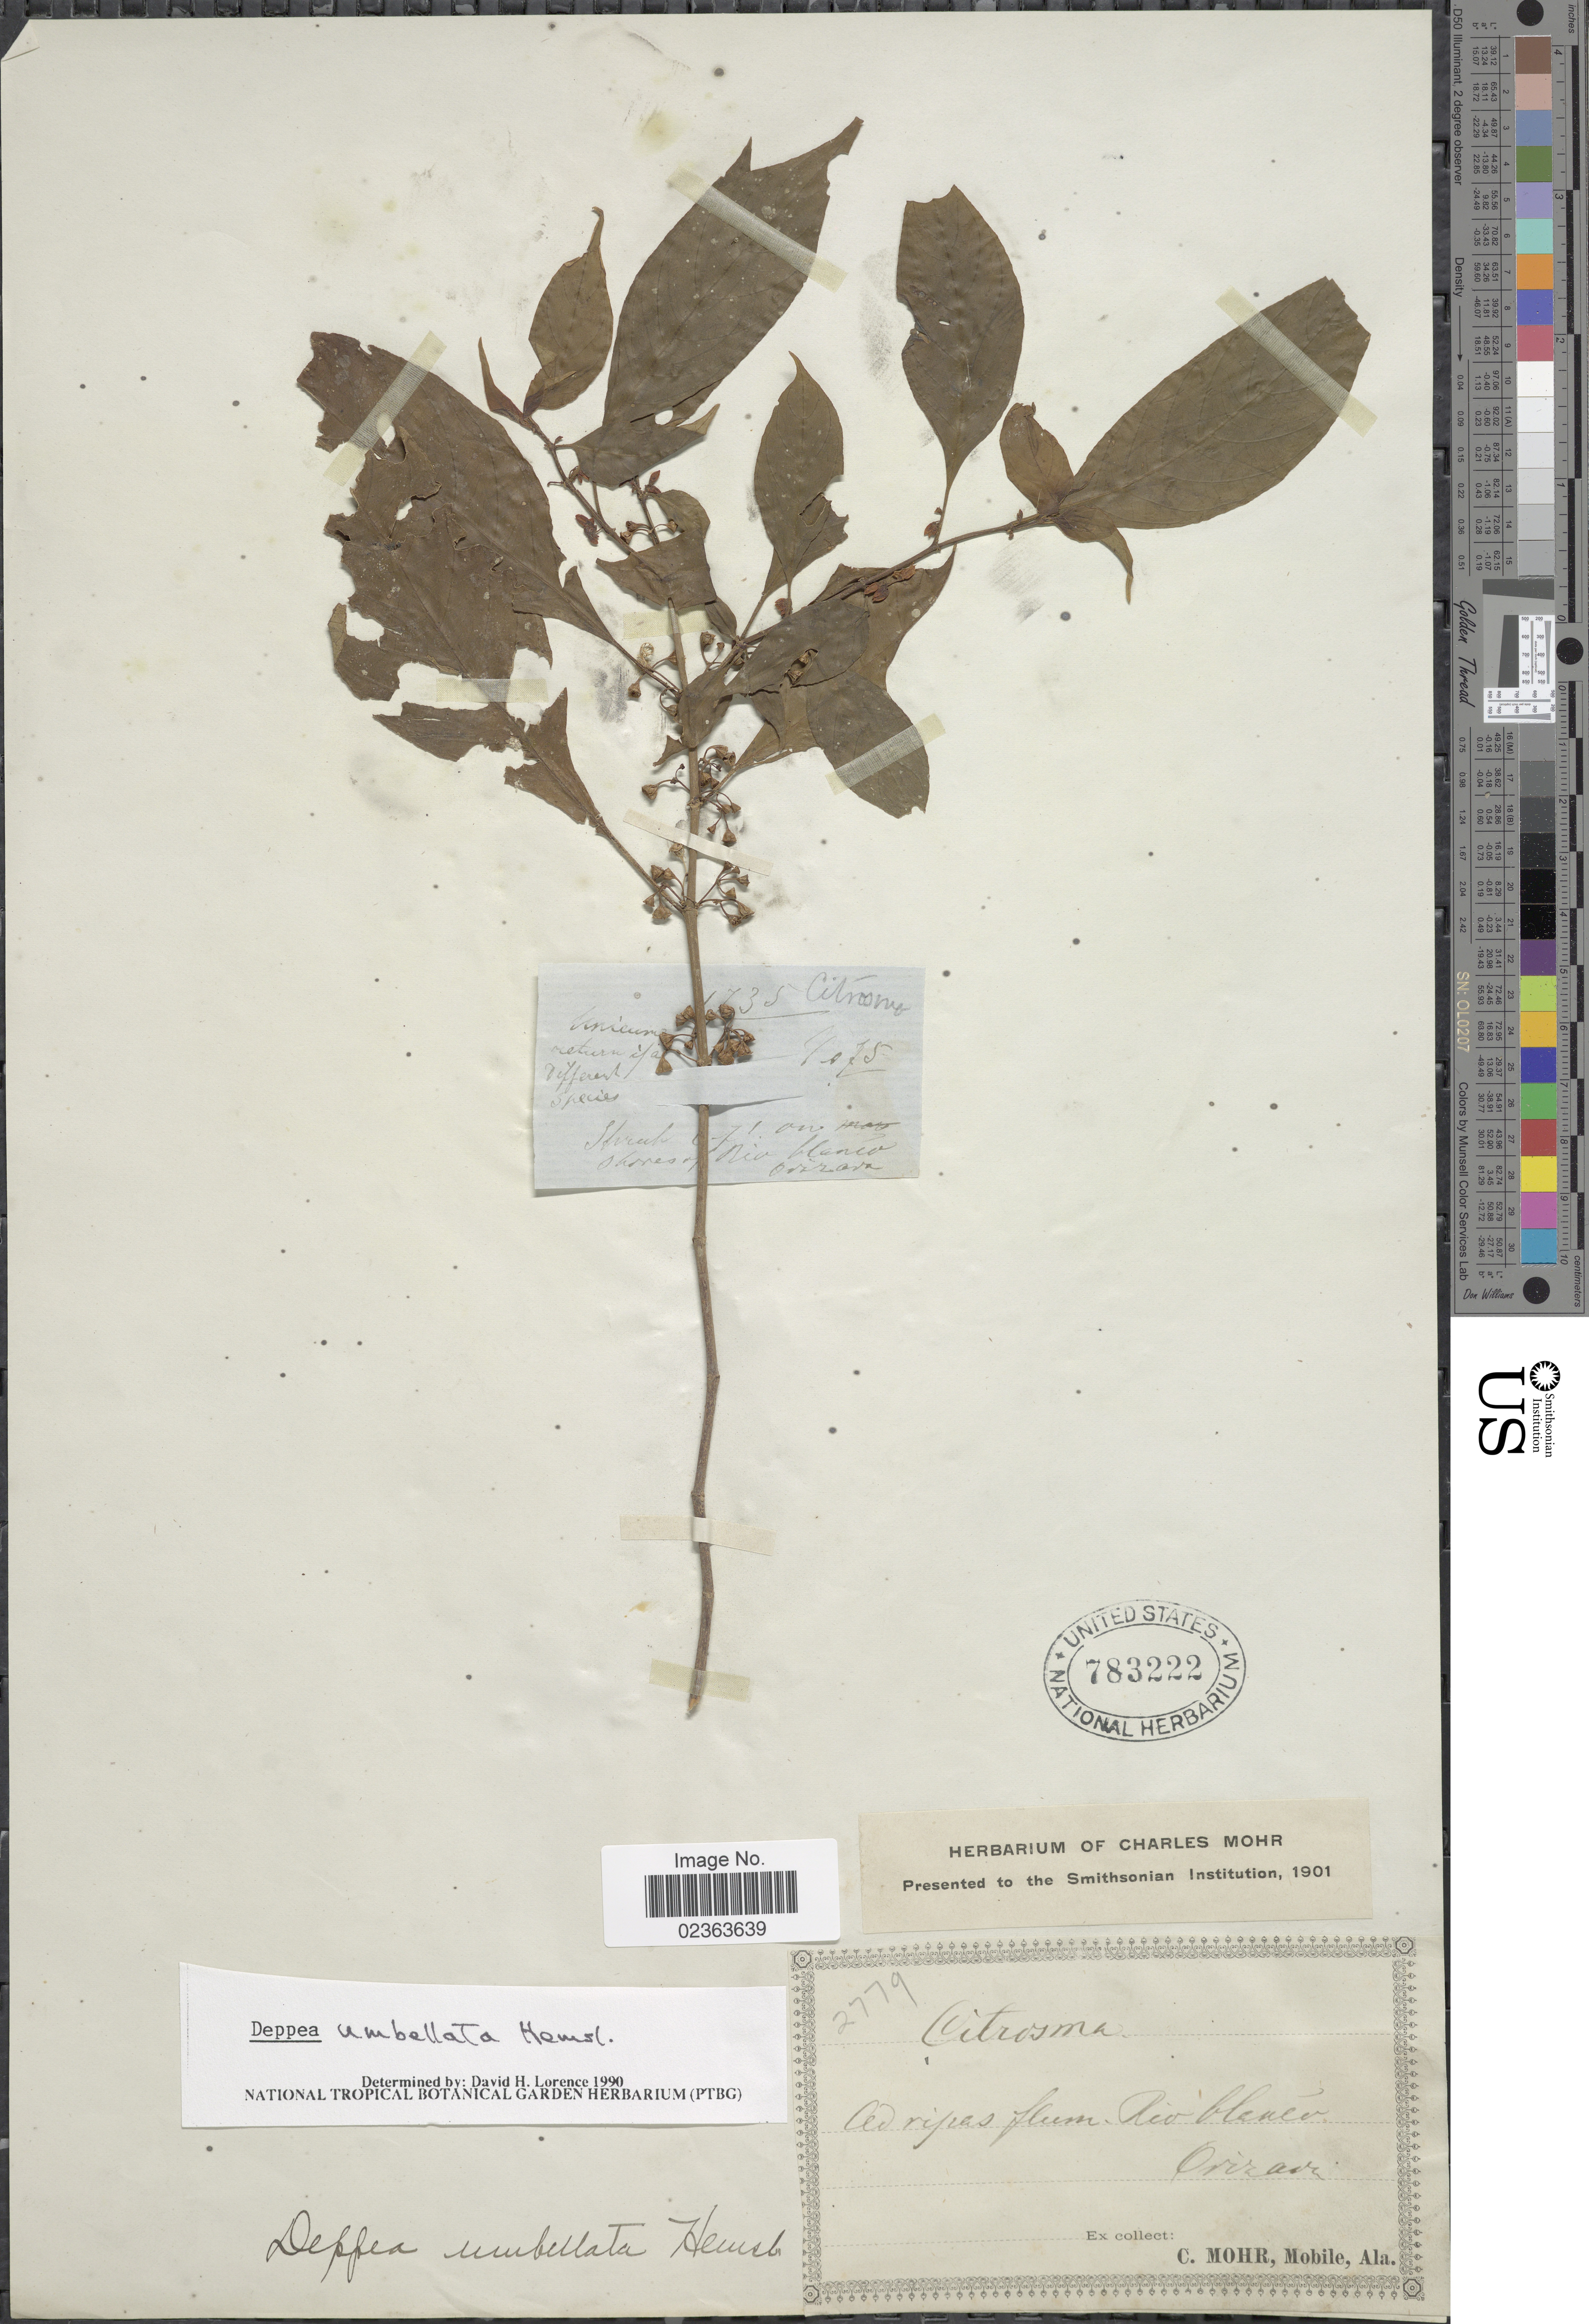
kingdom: Plantae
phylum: Tracheophyta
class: Magnoliopsida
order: Gentianales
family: Rubiaceae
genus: Deppea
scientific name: Deppea umbellata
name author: Hemsl.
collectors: C. T. Mohr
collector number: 2779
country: Mexico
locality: Ad ripes flum. Rio blanco, Orizava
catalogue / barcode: US 783222